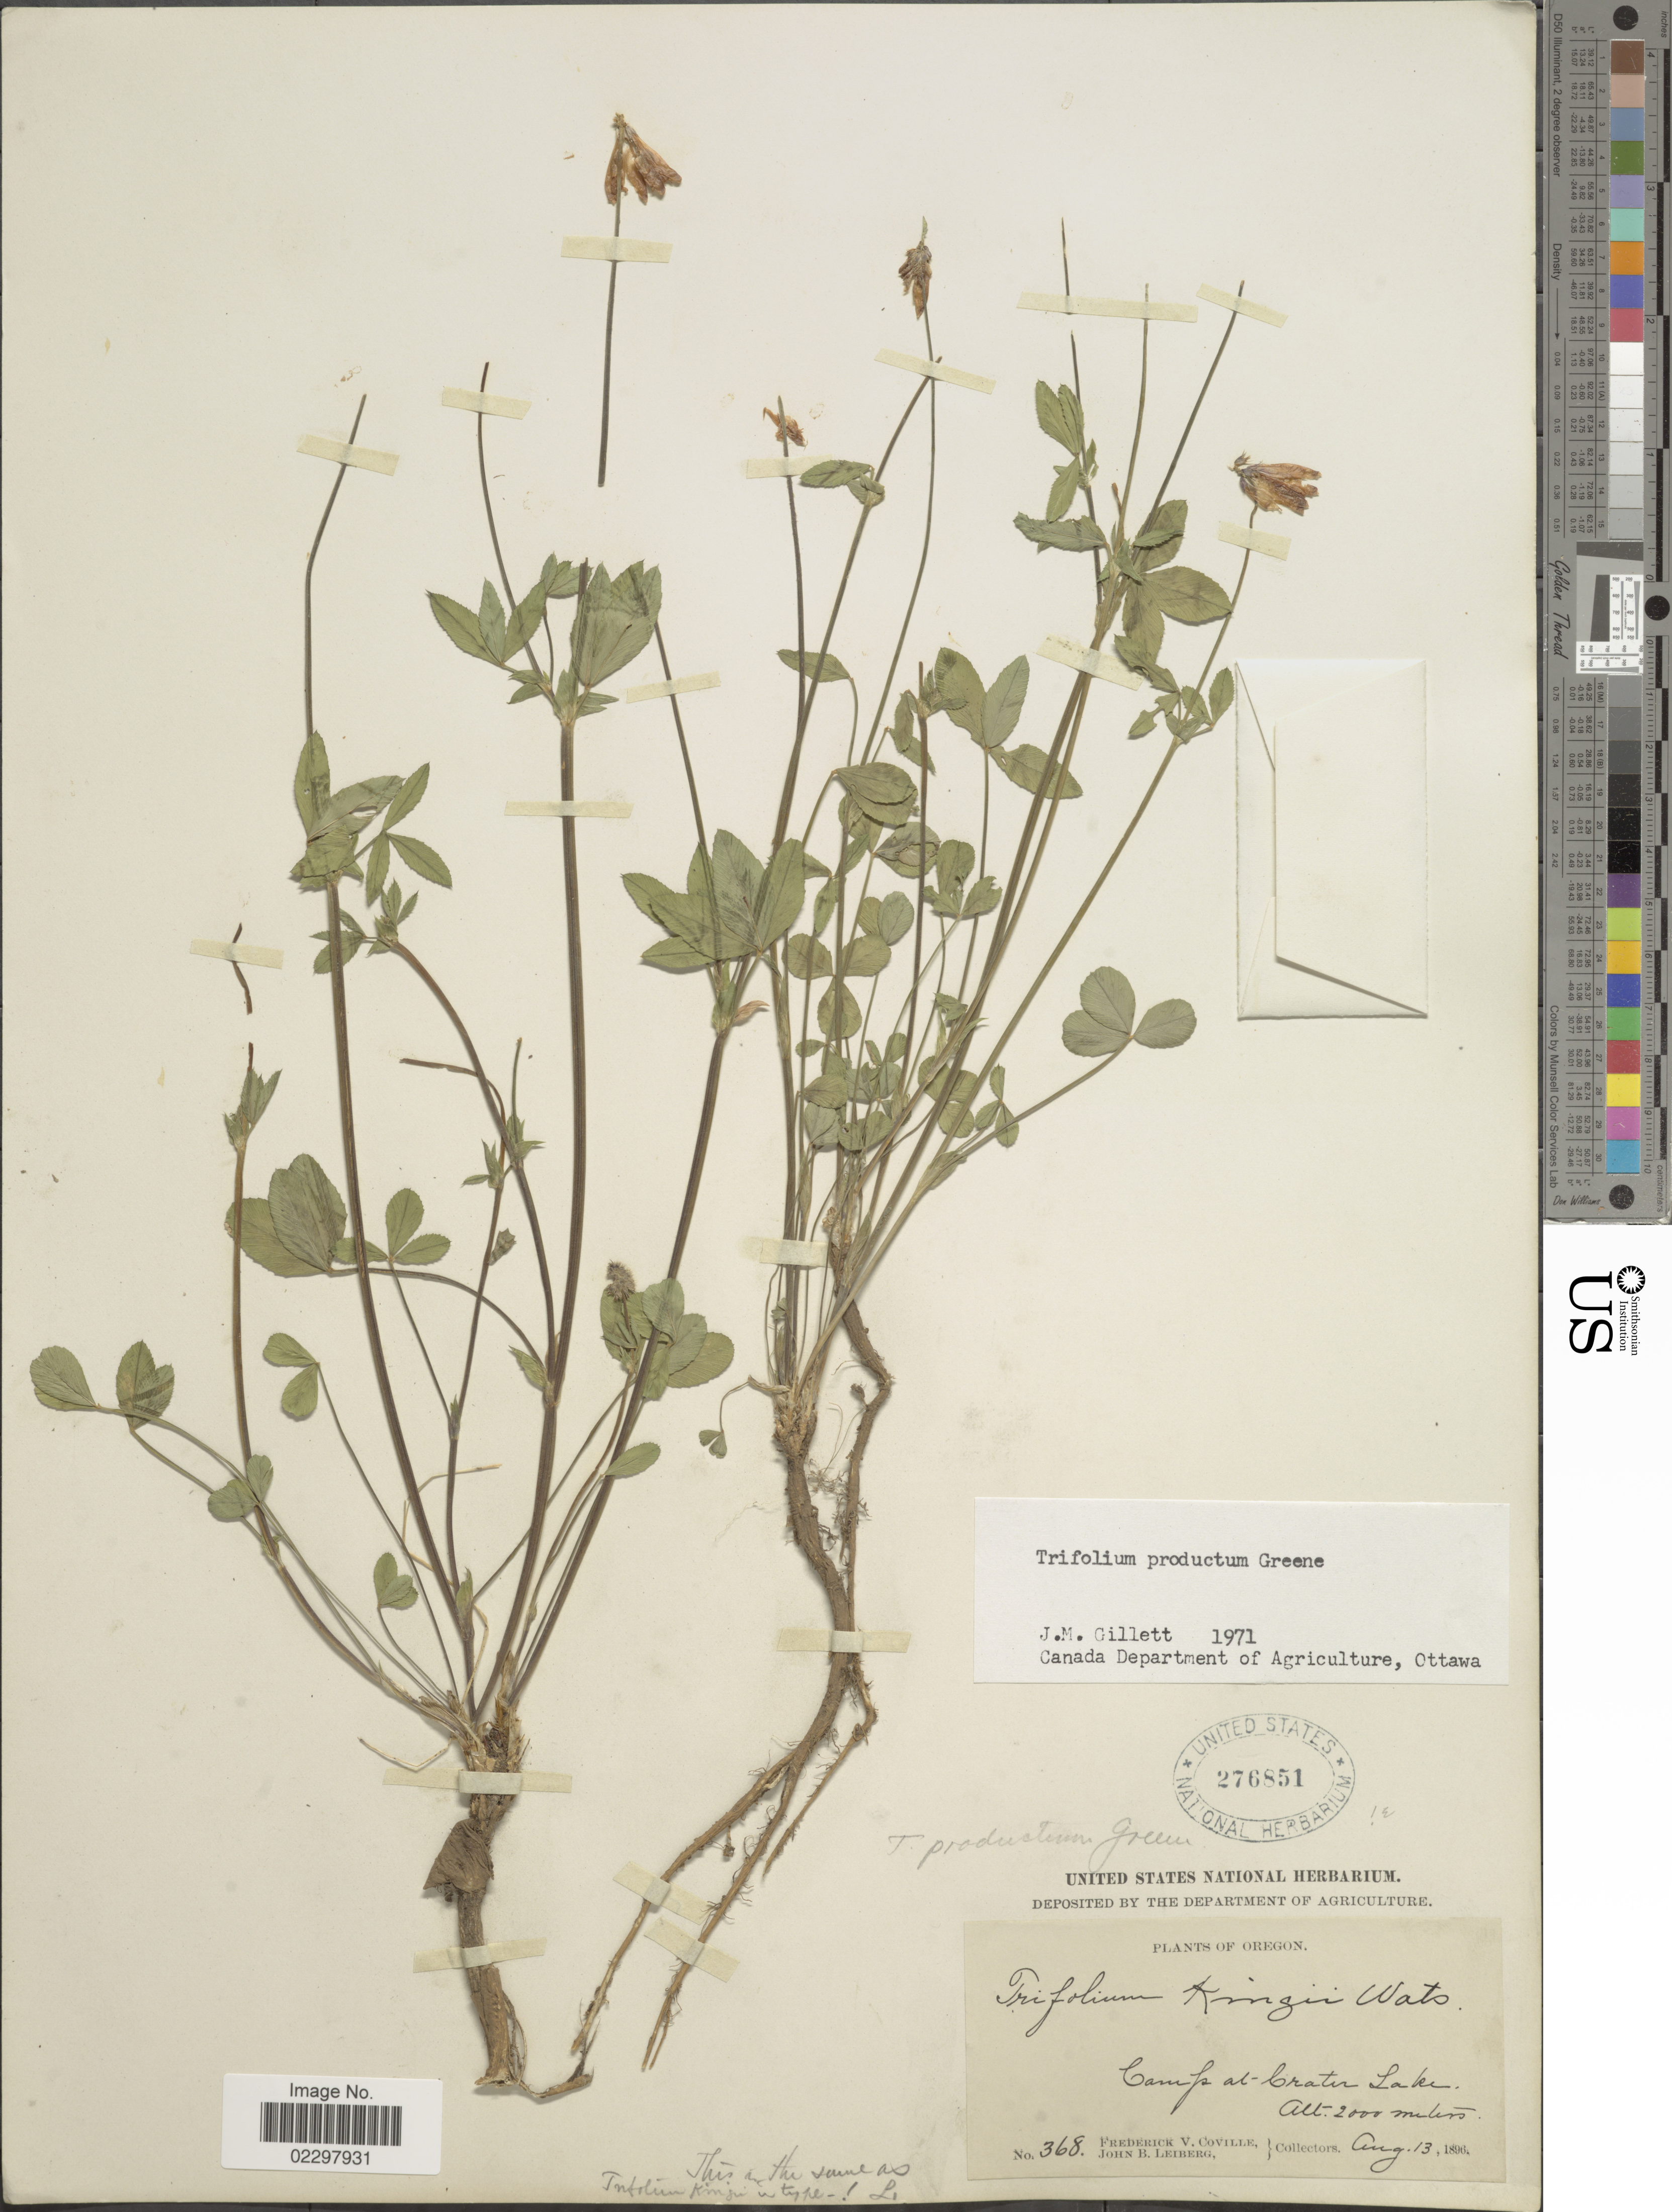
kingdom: Plantae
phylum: Tracheophyta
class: Magnoliopsida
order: Fabales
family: Fabaceae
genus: Trifolium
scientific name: Trifolium productum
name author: Greene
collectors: F. V. Coville & J. B. Leiberg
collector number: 368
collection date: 1896-08-13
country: United States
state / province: Oregon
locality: Camp at Crater Lake.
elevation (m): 2000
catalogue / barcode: US 276851